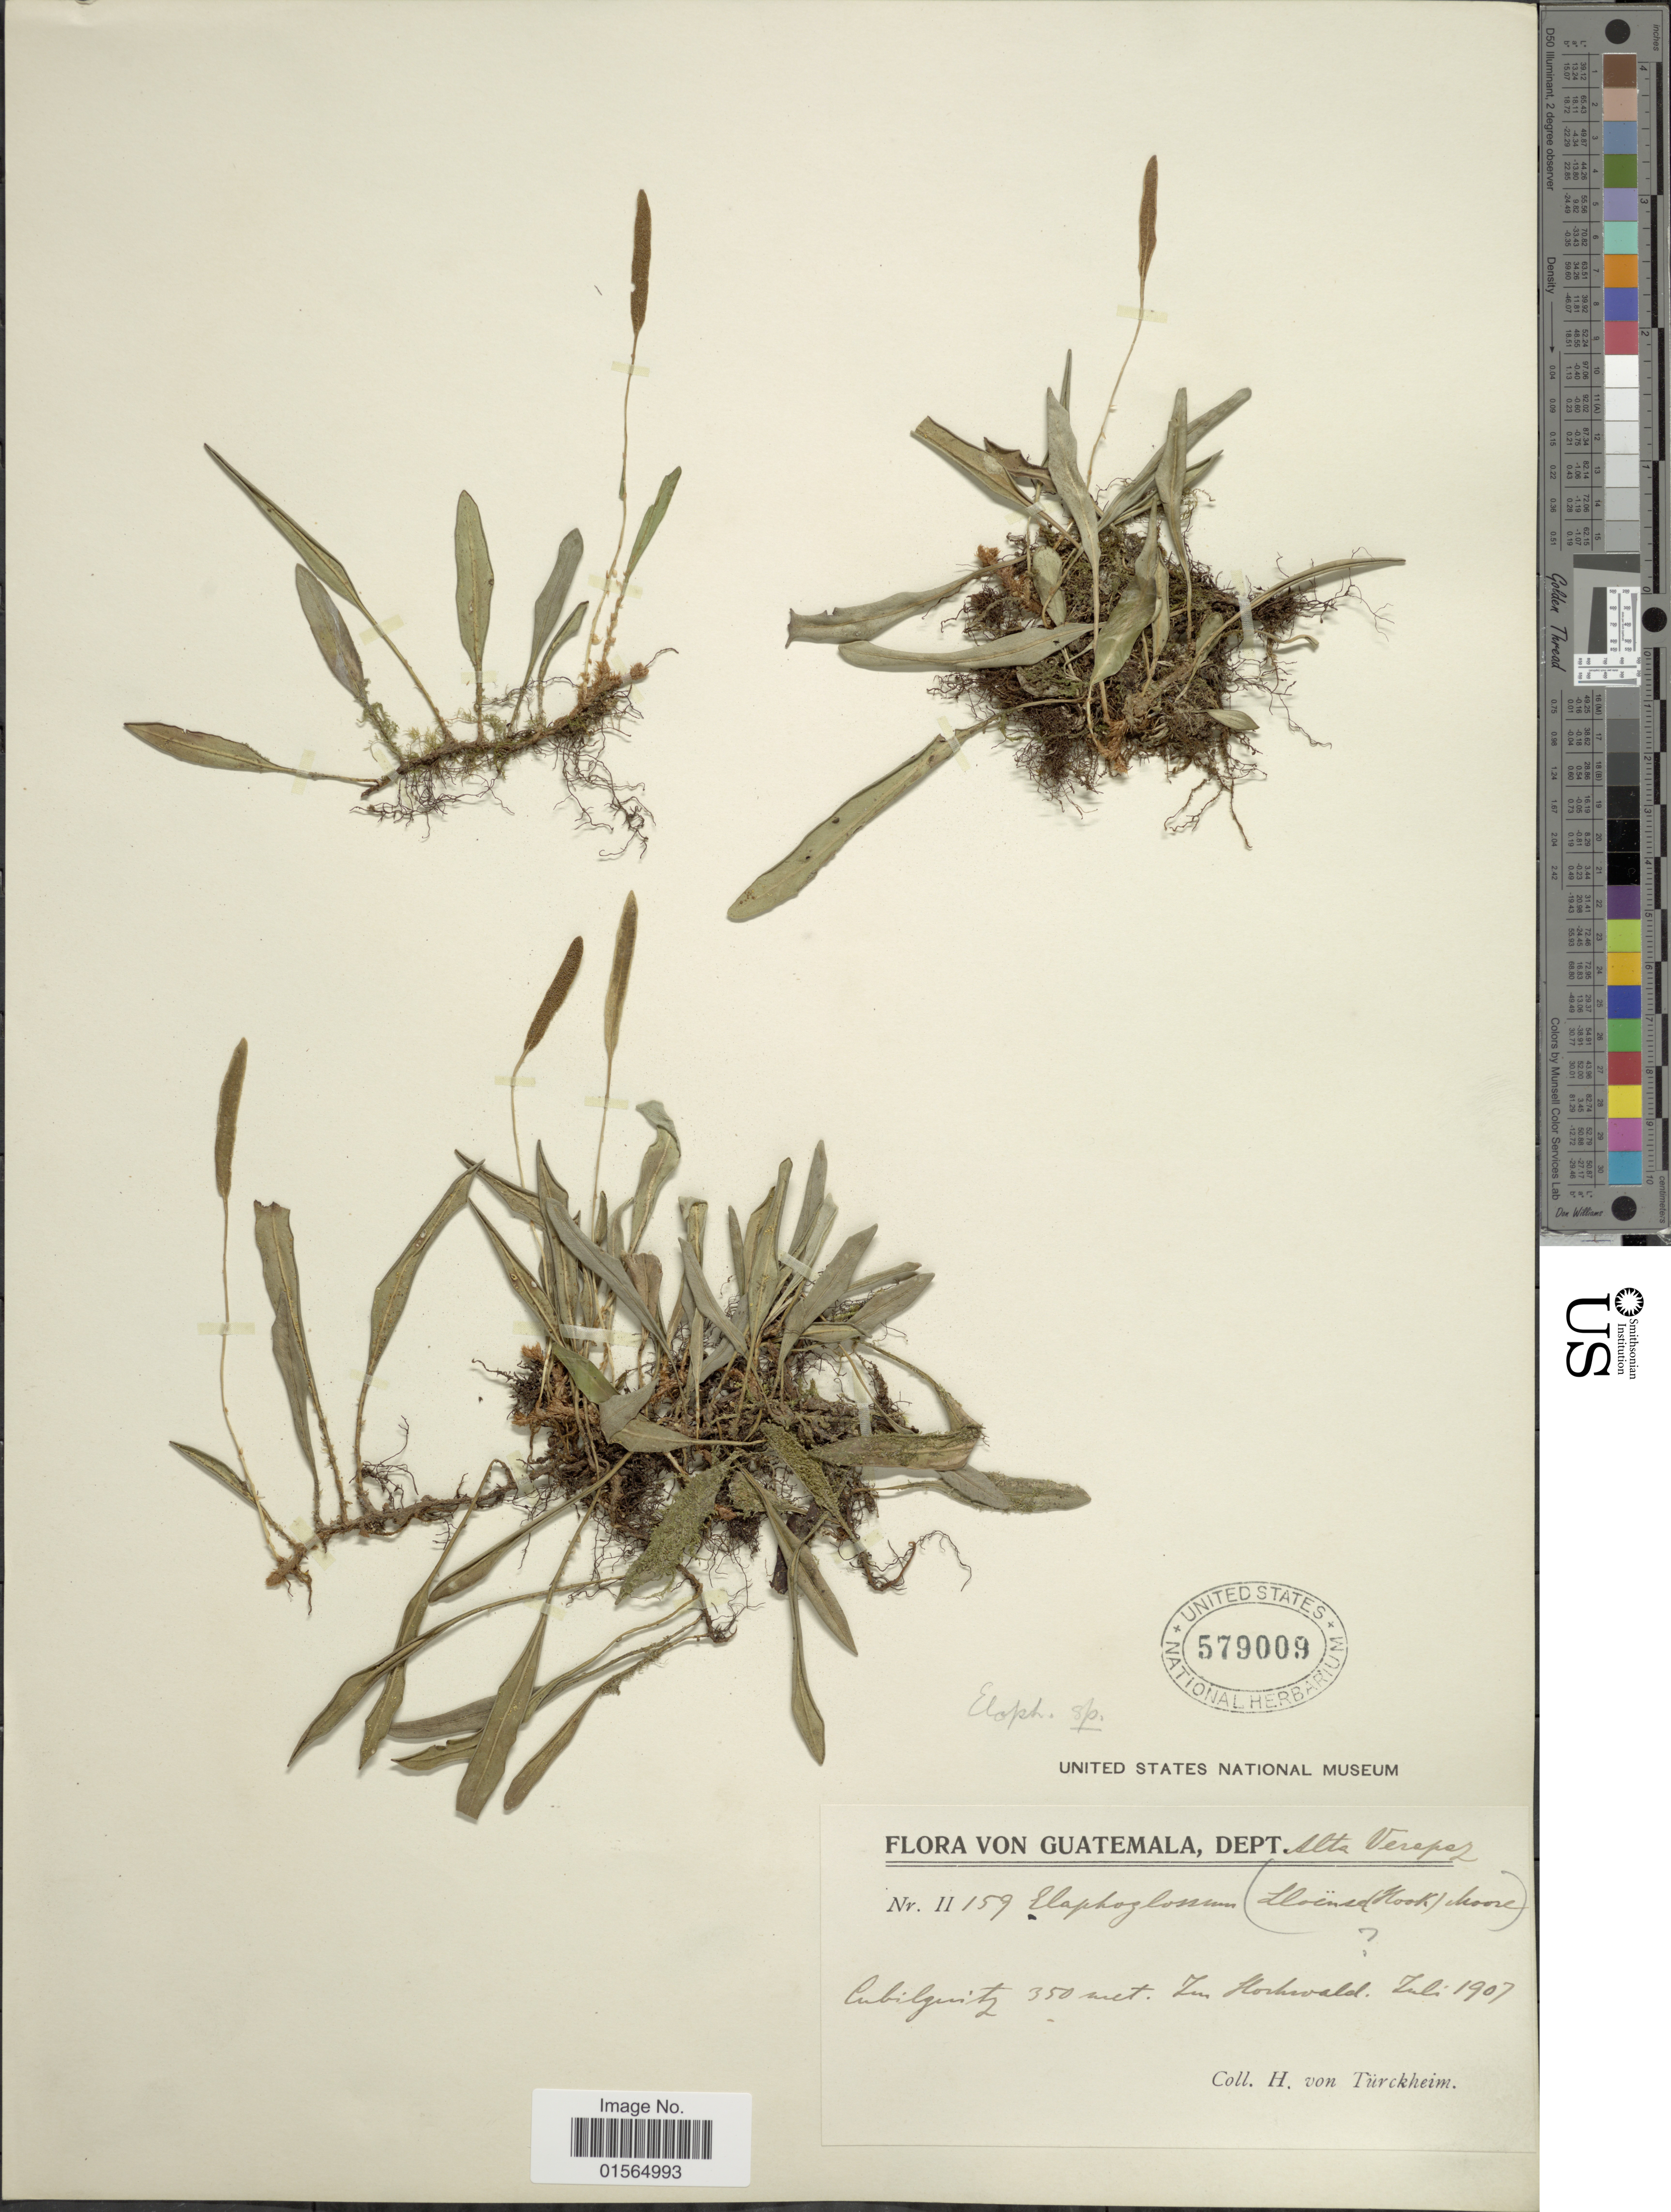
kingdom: Plantae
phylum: Tracheophyta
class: Polypodiopsida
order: Polypodiales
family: Dryopteridaceae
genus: Elaphoglossum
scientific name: Elaphoglossum revolutum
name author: (Liebm.) T. Moore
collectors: H. von Türckheim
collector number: II159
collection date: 1907-07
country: Guatemala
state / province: Alta Verapaz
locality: In hochwald Cubilgüitz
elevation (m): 350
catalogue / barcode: US 579009